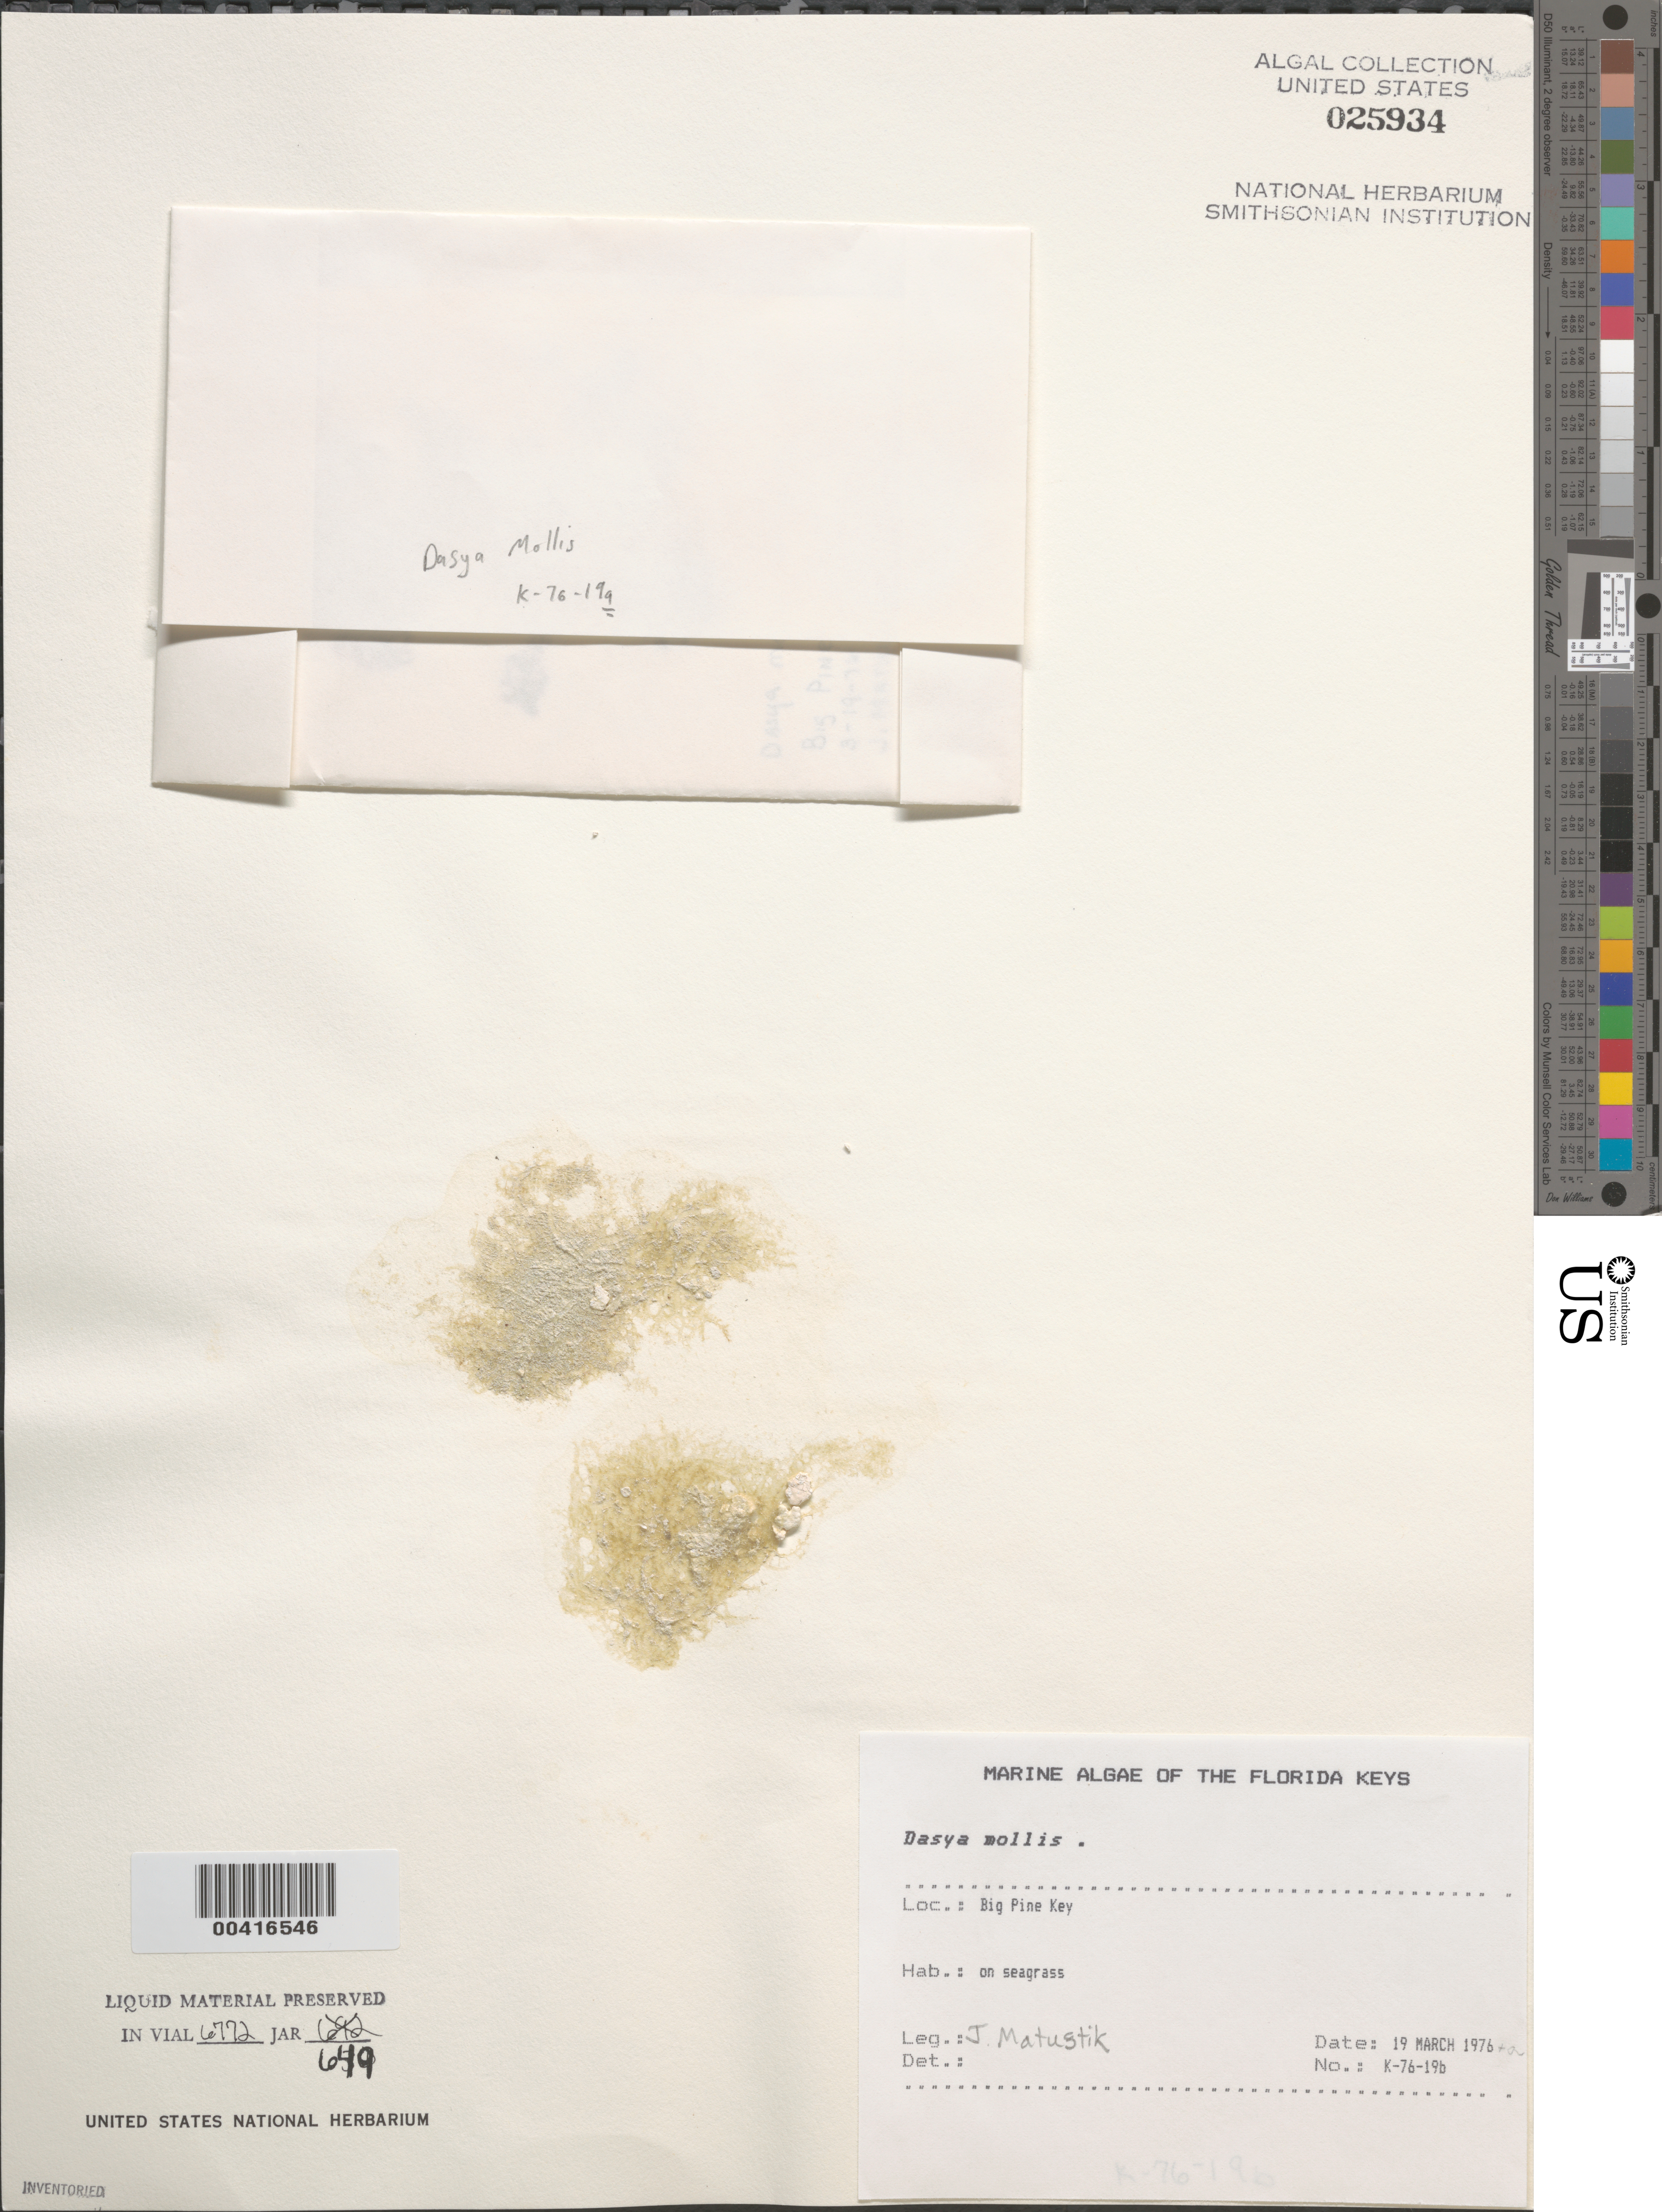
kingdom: Plantae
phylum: Rhodophyta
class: Florideophyceae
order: Ceramiales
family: Dasyaceae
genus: Dasya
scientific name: Dasya mollis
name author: Harv.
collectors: J. Matustik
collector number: K-76-19b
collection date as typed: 19 Mar 1976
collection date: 1976-03-19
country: United States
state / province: Florida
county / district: Monroe County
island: Big Pine Key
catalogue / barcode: US 25934